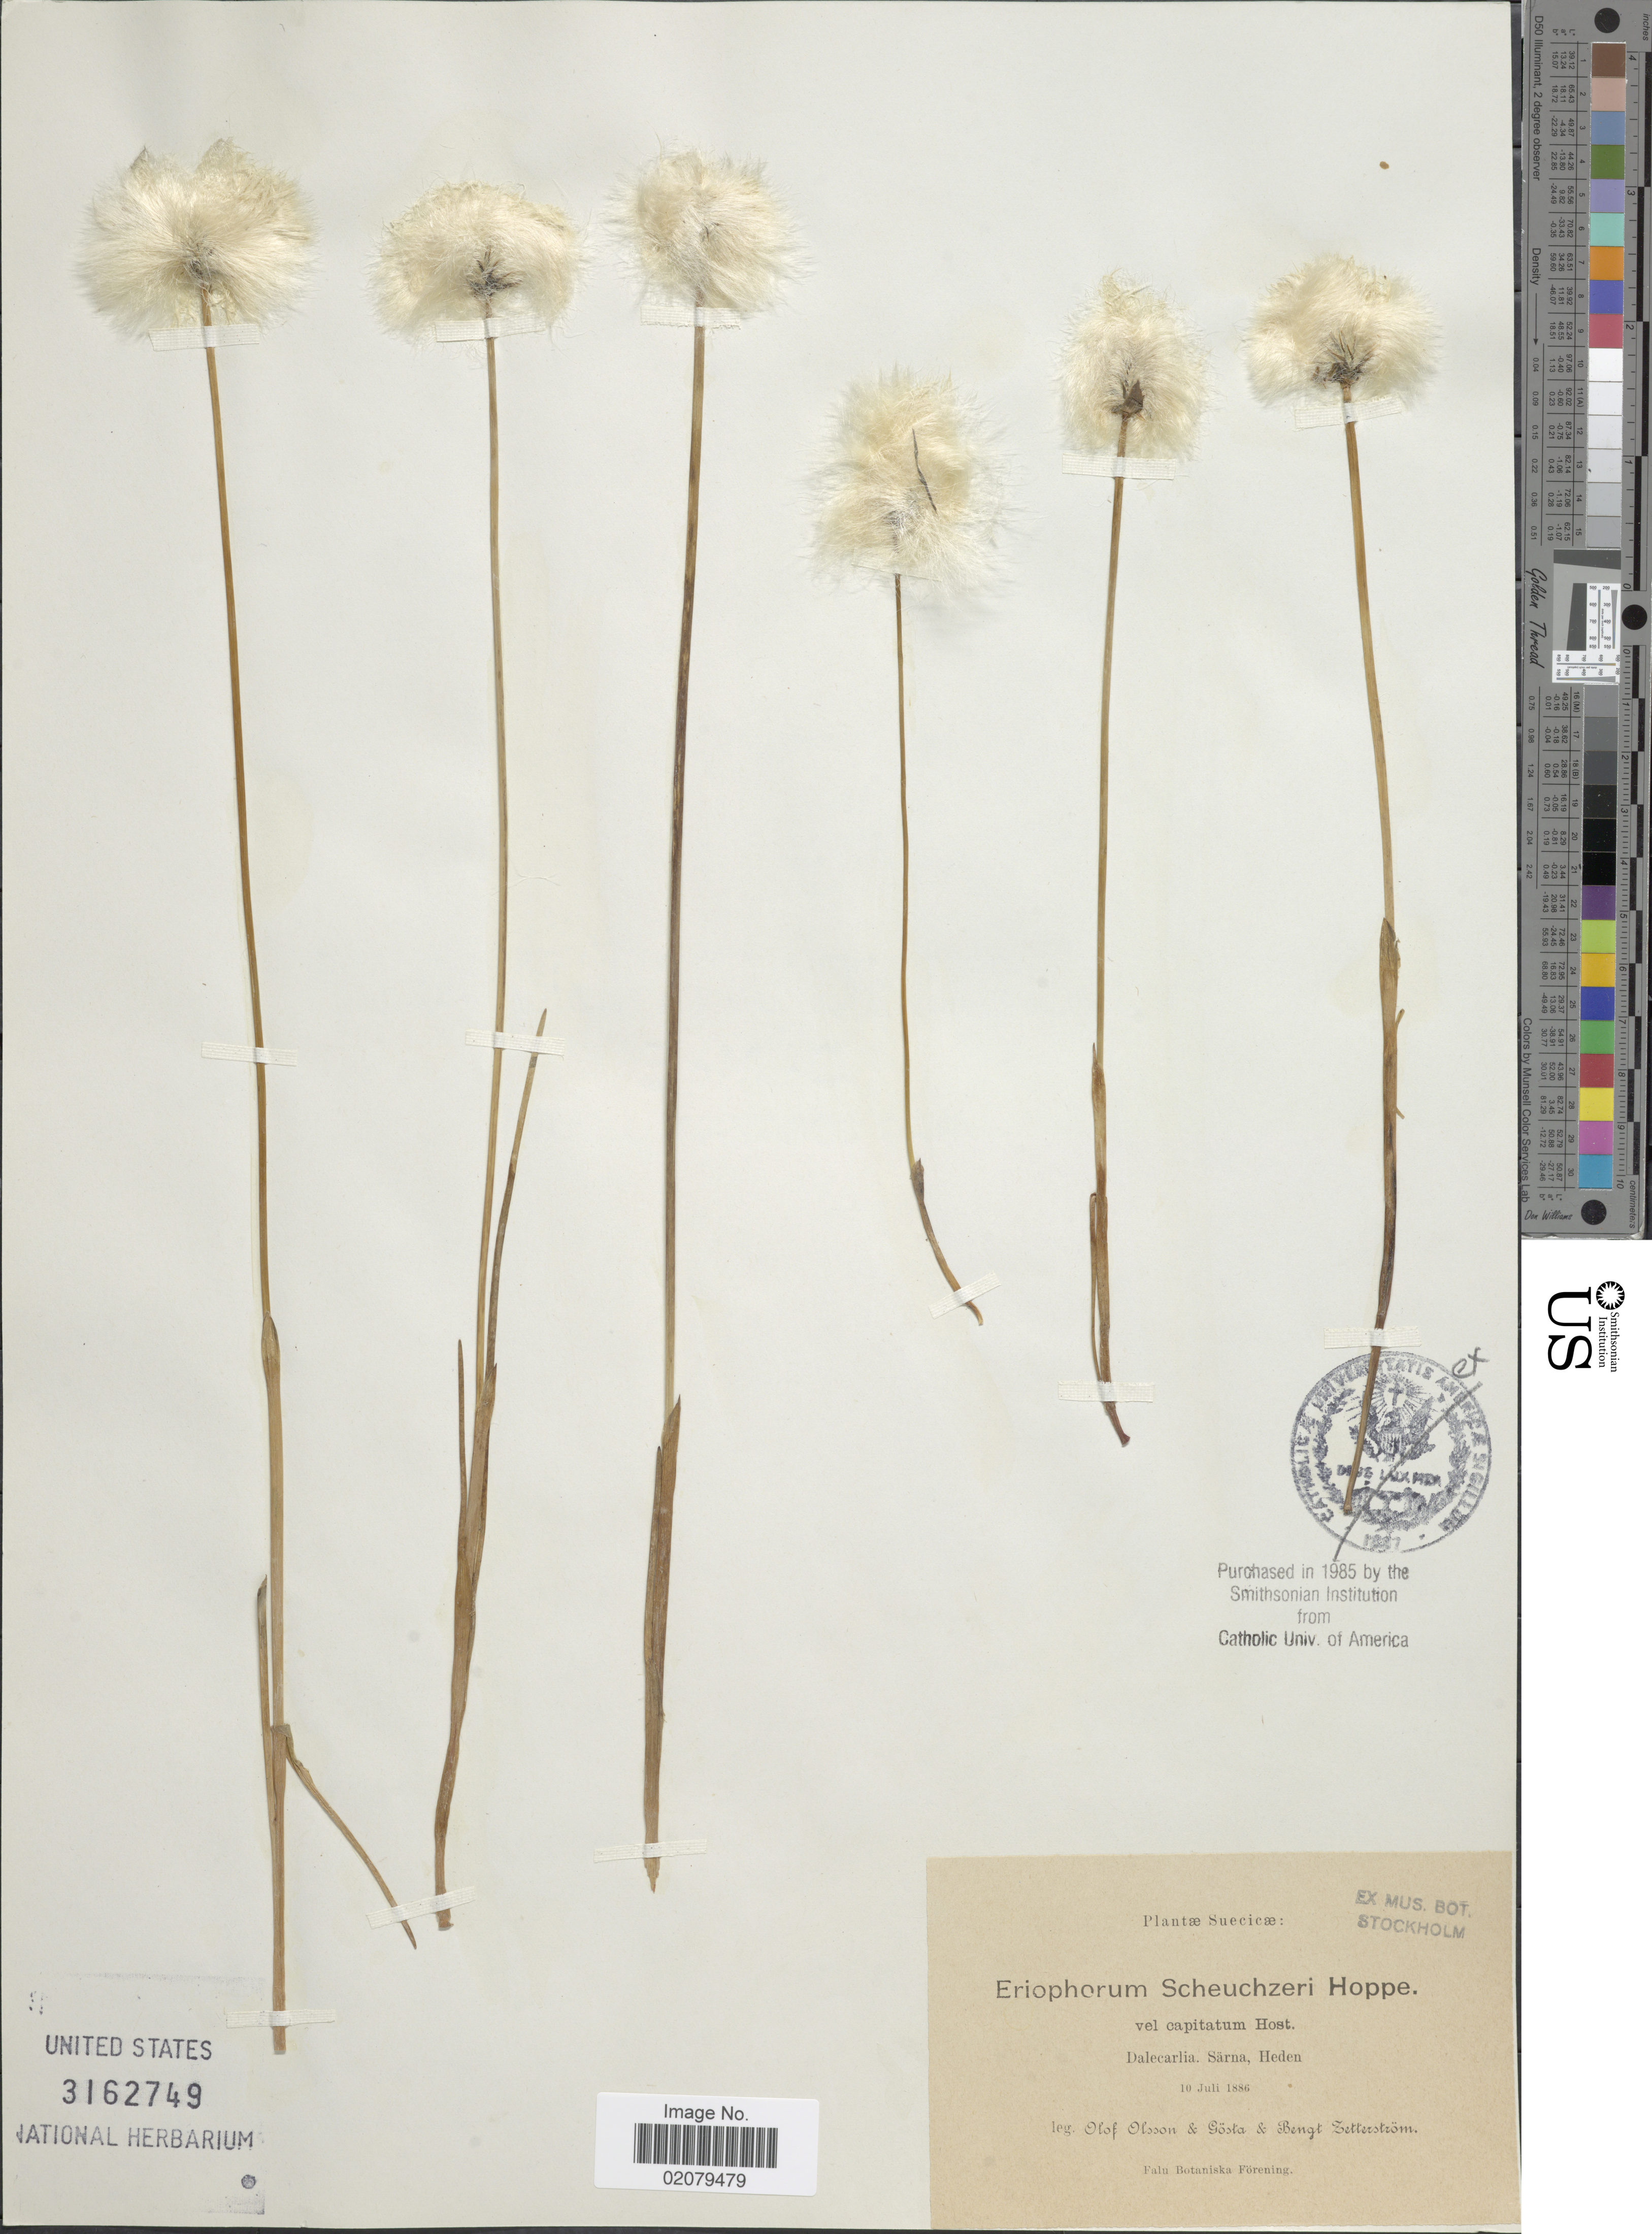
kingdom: Plantae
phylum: Tracheophyta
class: Liliopsida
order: Poales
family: Cyperaceae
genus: Eriophorum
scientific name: Eriophorum scheuchzeri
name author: Hoppe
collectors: O. Olsson & B. Zetterström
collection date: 1886-07-10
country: Sweden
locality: Suecicae, Dalecarlia, Sarna, Heden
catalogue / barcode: US 3162749